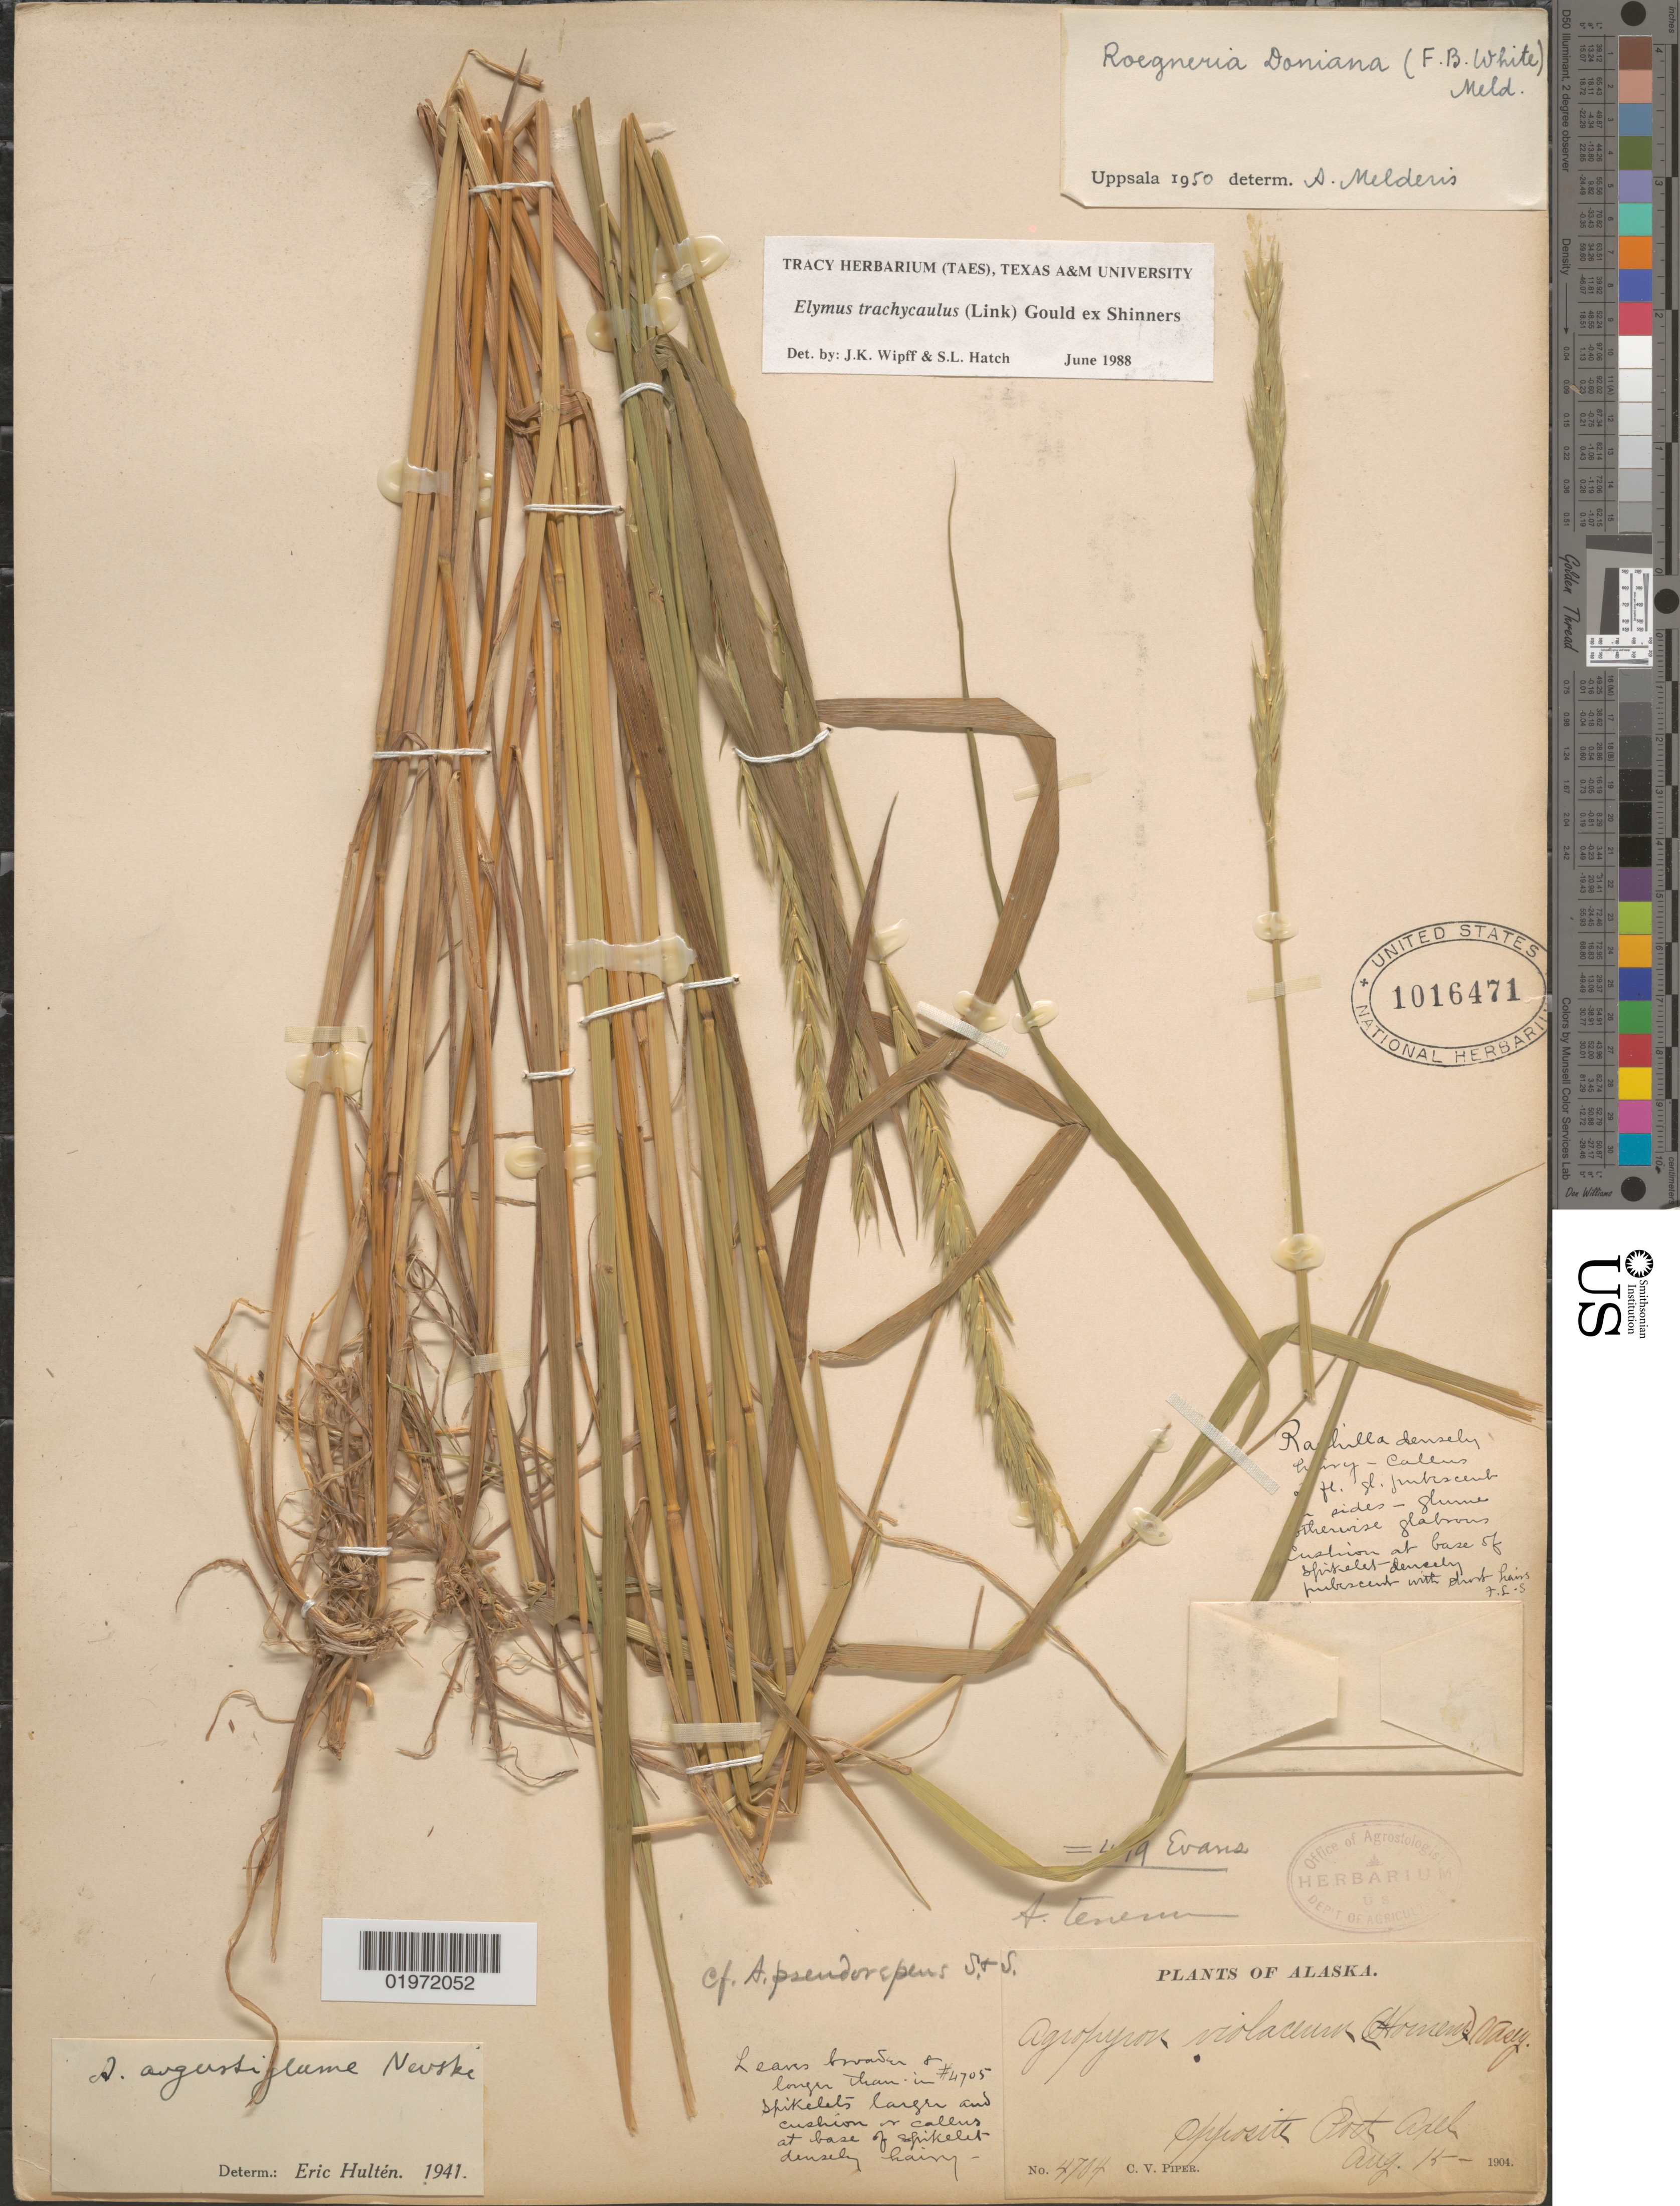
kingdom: Plantae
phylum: Tracheophyta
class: Liliopsida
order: Poales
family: Poaceae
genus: Elymus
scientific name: Elymus trachycaulus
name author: (Link) Gould ex Shinners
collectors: C. V. Piper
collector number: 4704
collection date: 1904-08-15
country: United States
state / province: Alaska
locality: Opposite Port Axel.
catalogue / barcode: US 1016471